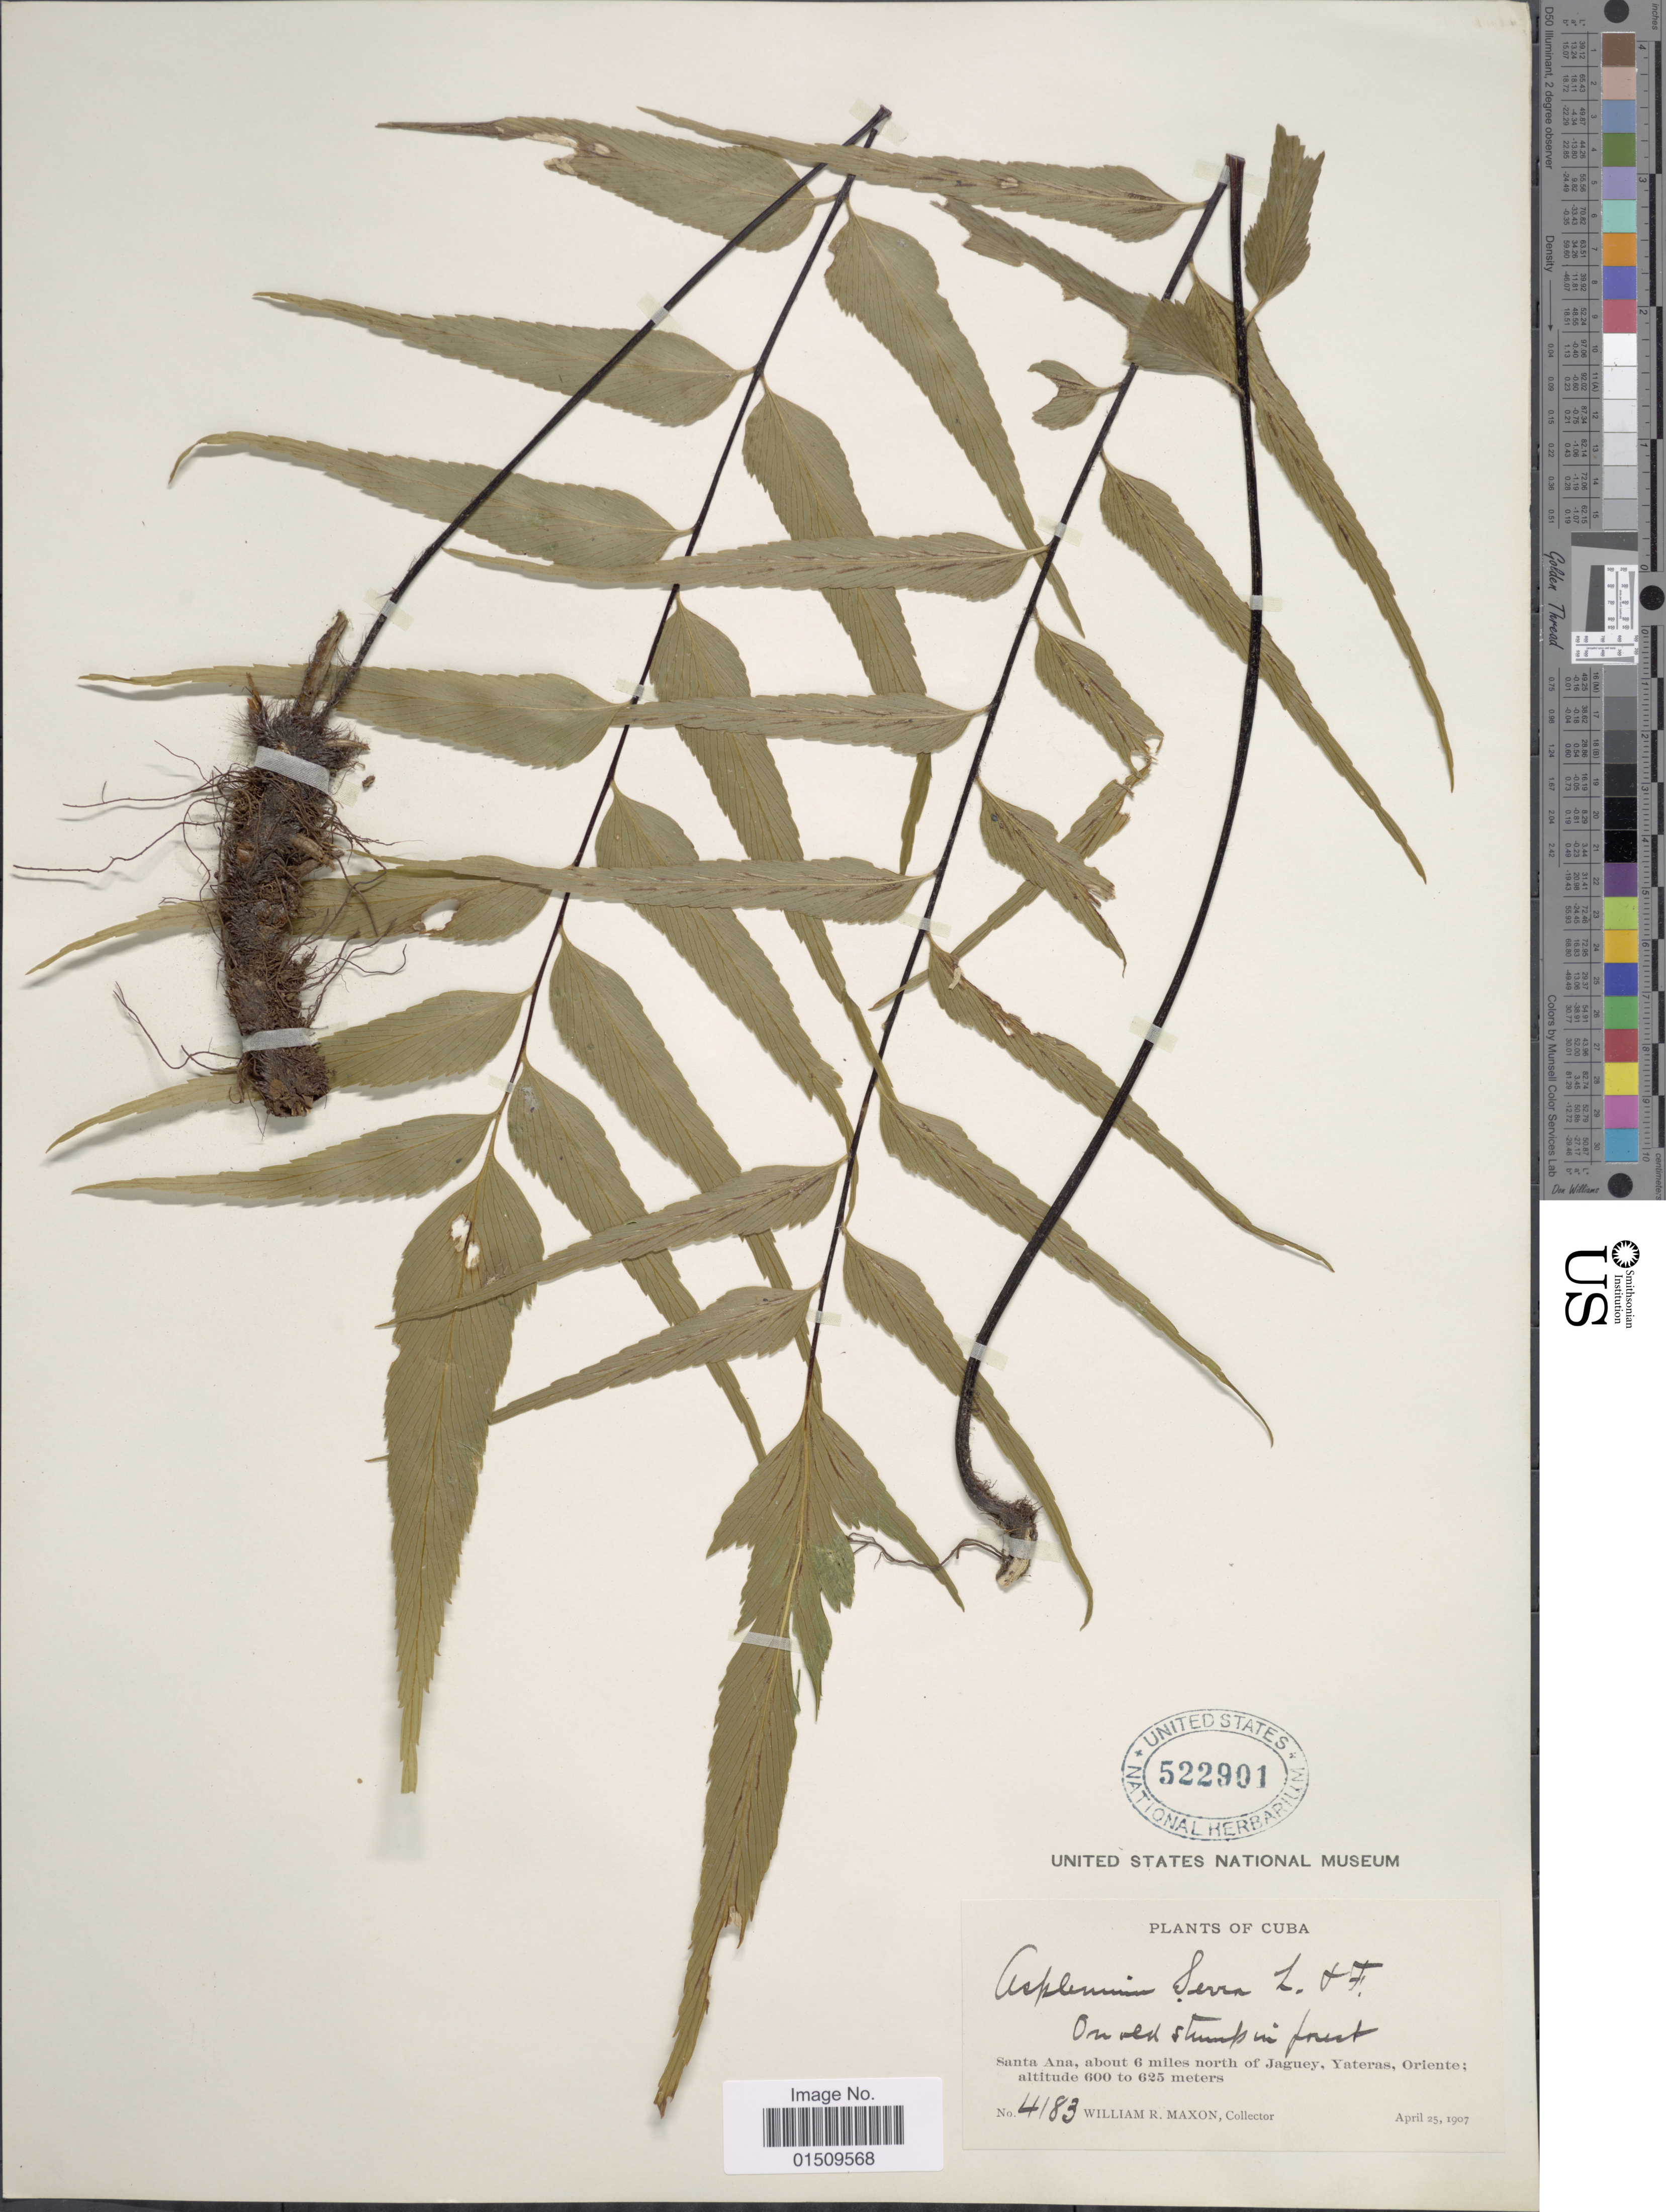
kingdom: Plantae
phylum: Tracheophyta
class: Polypodiopsida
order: Polypodiales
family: Aspleniaceae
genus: Asplenium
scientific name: Asplenium serra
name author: Langsd. & Fisch.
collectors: W. R. Maxon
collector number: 4183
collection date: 1907-04-25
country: Cuba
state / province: Oriente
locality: Cuba, Santa Ana, about 6 miles north of Jaguey, Yateras.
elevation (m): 600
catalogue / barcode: US 522901